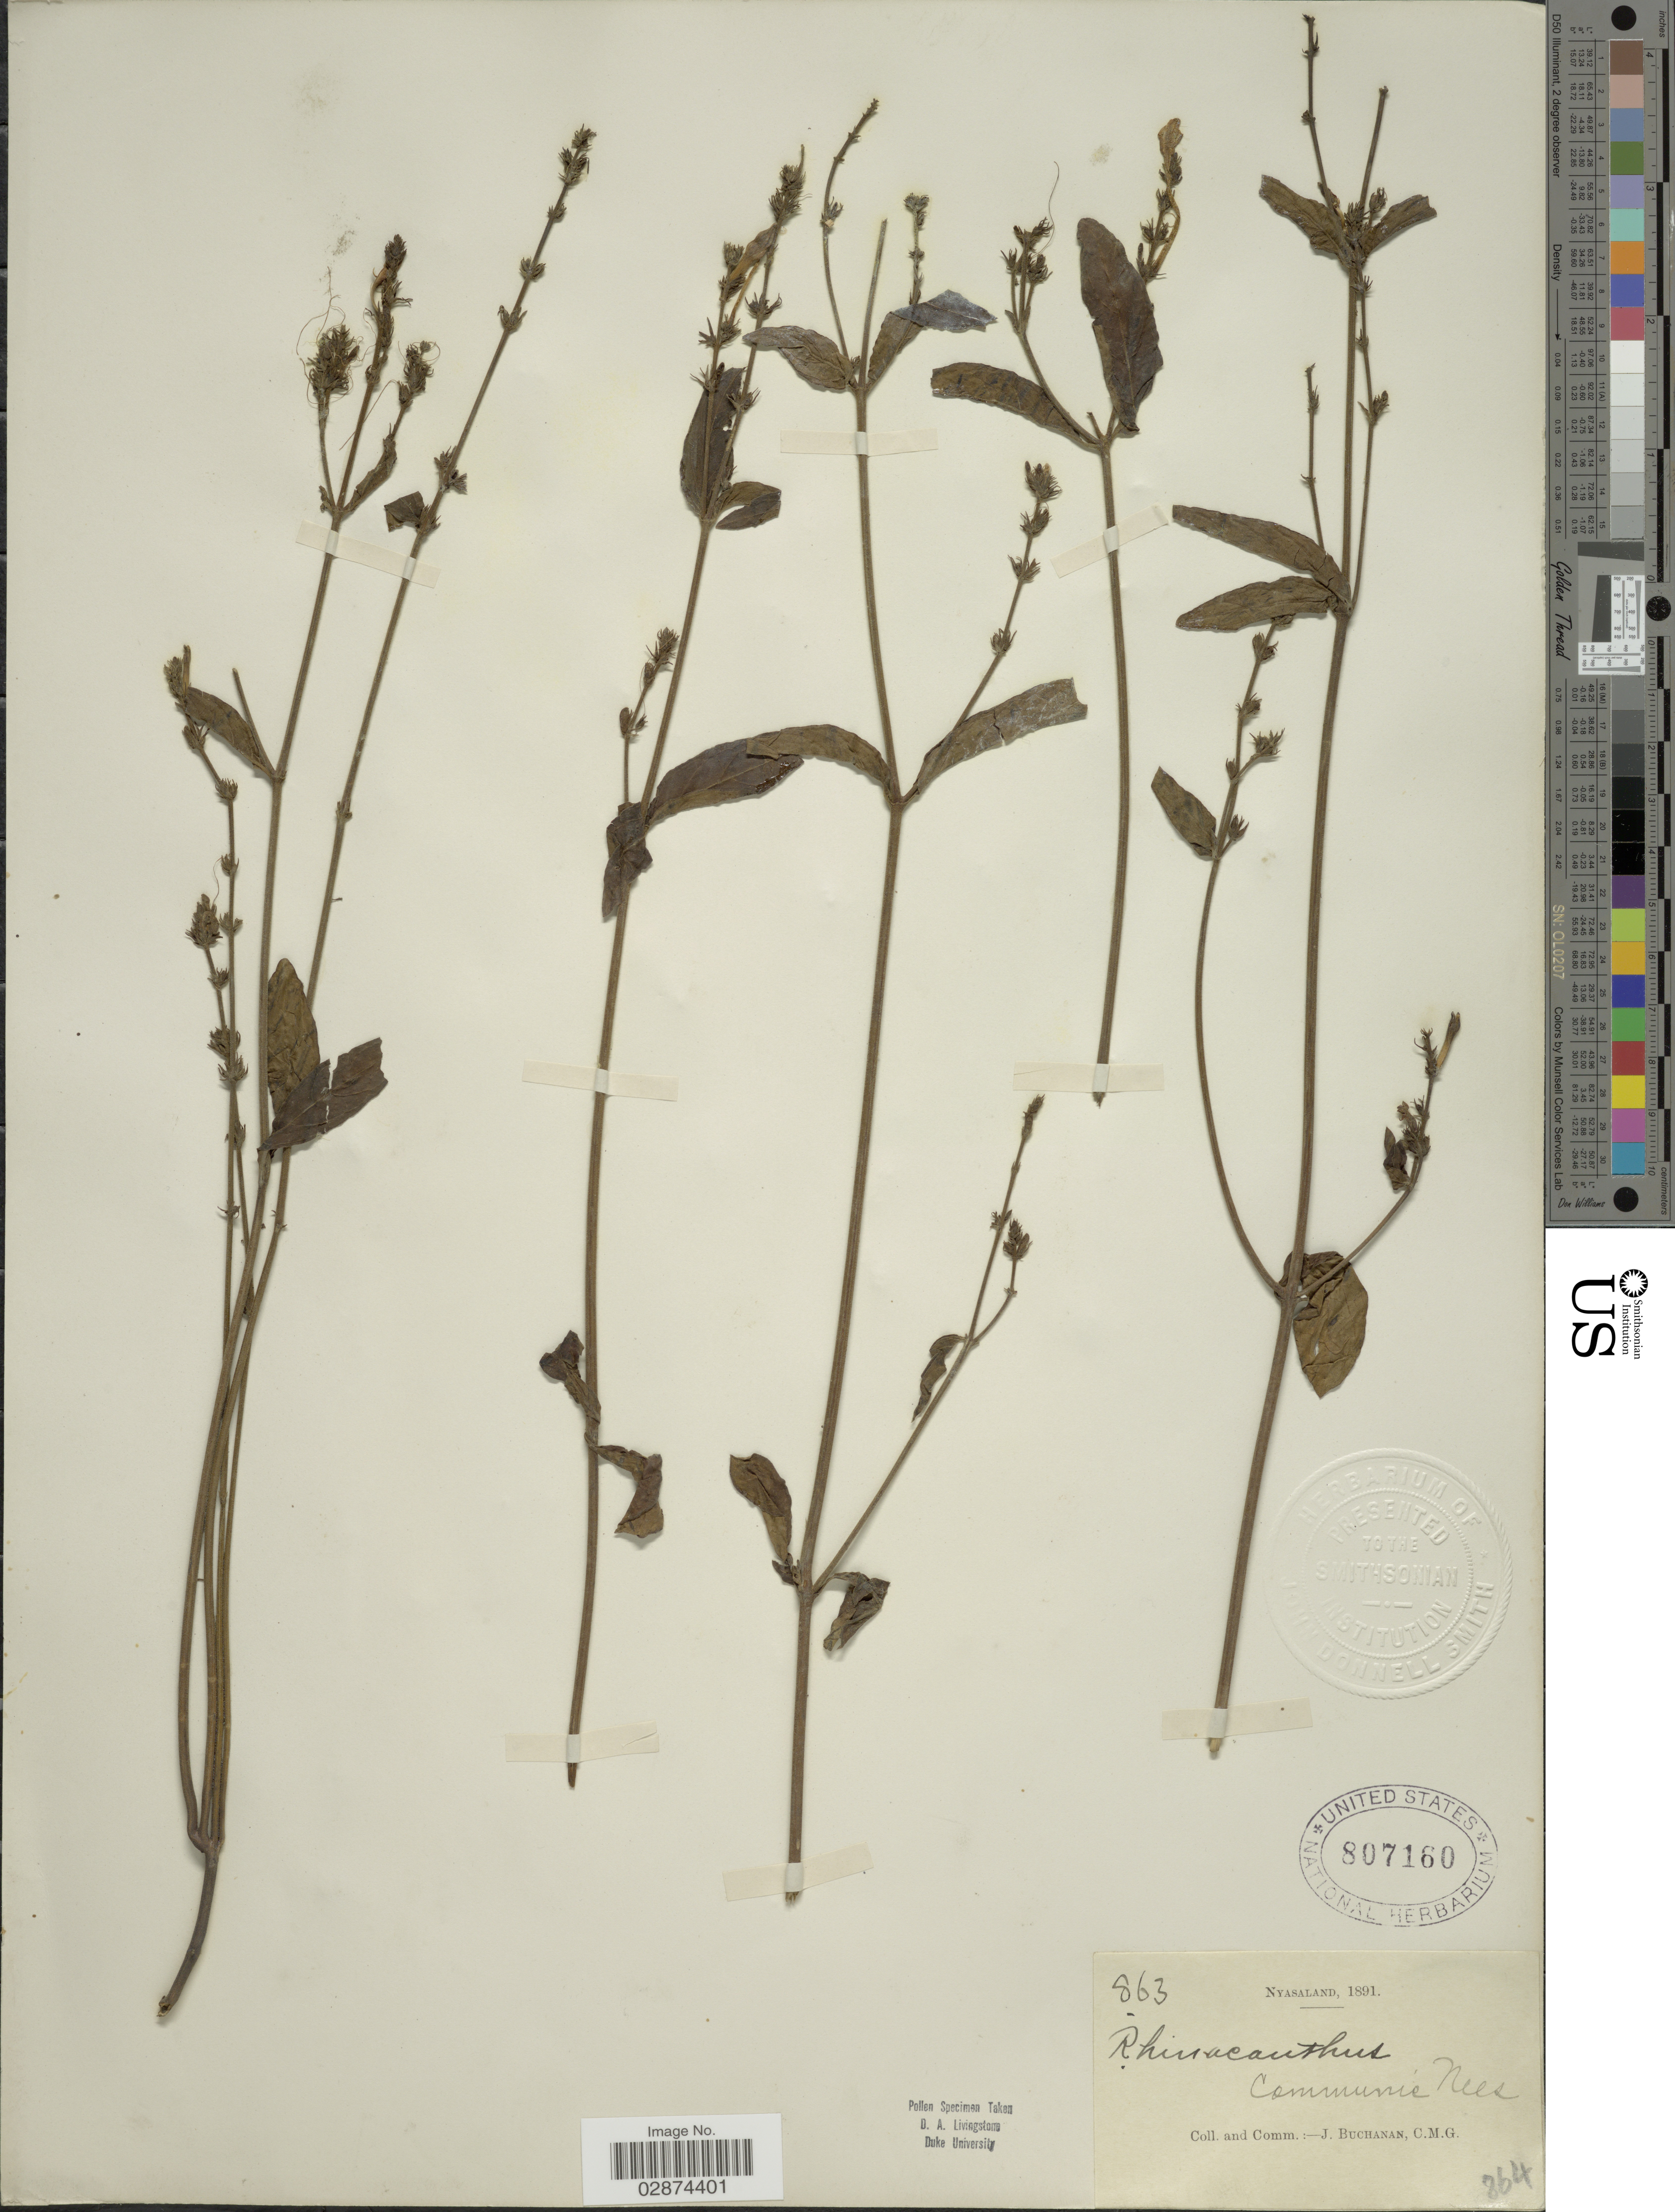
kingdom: Plantae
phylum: Tracheophyta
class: Magnoliopsida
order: Lamiales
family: Acanthaceae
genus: Rhinacanthus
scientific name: Rhinacanthus communis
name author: Nees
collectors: J. Buchanan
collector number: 863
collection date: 1891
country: Malawi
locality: Nyasaland.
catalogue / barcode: US 807160